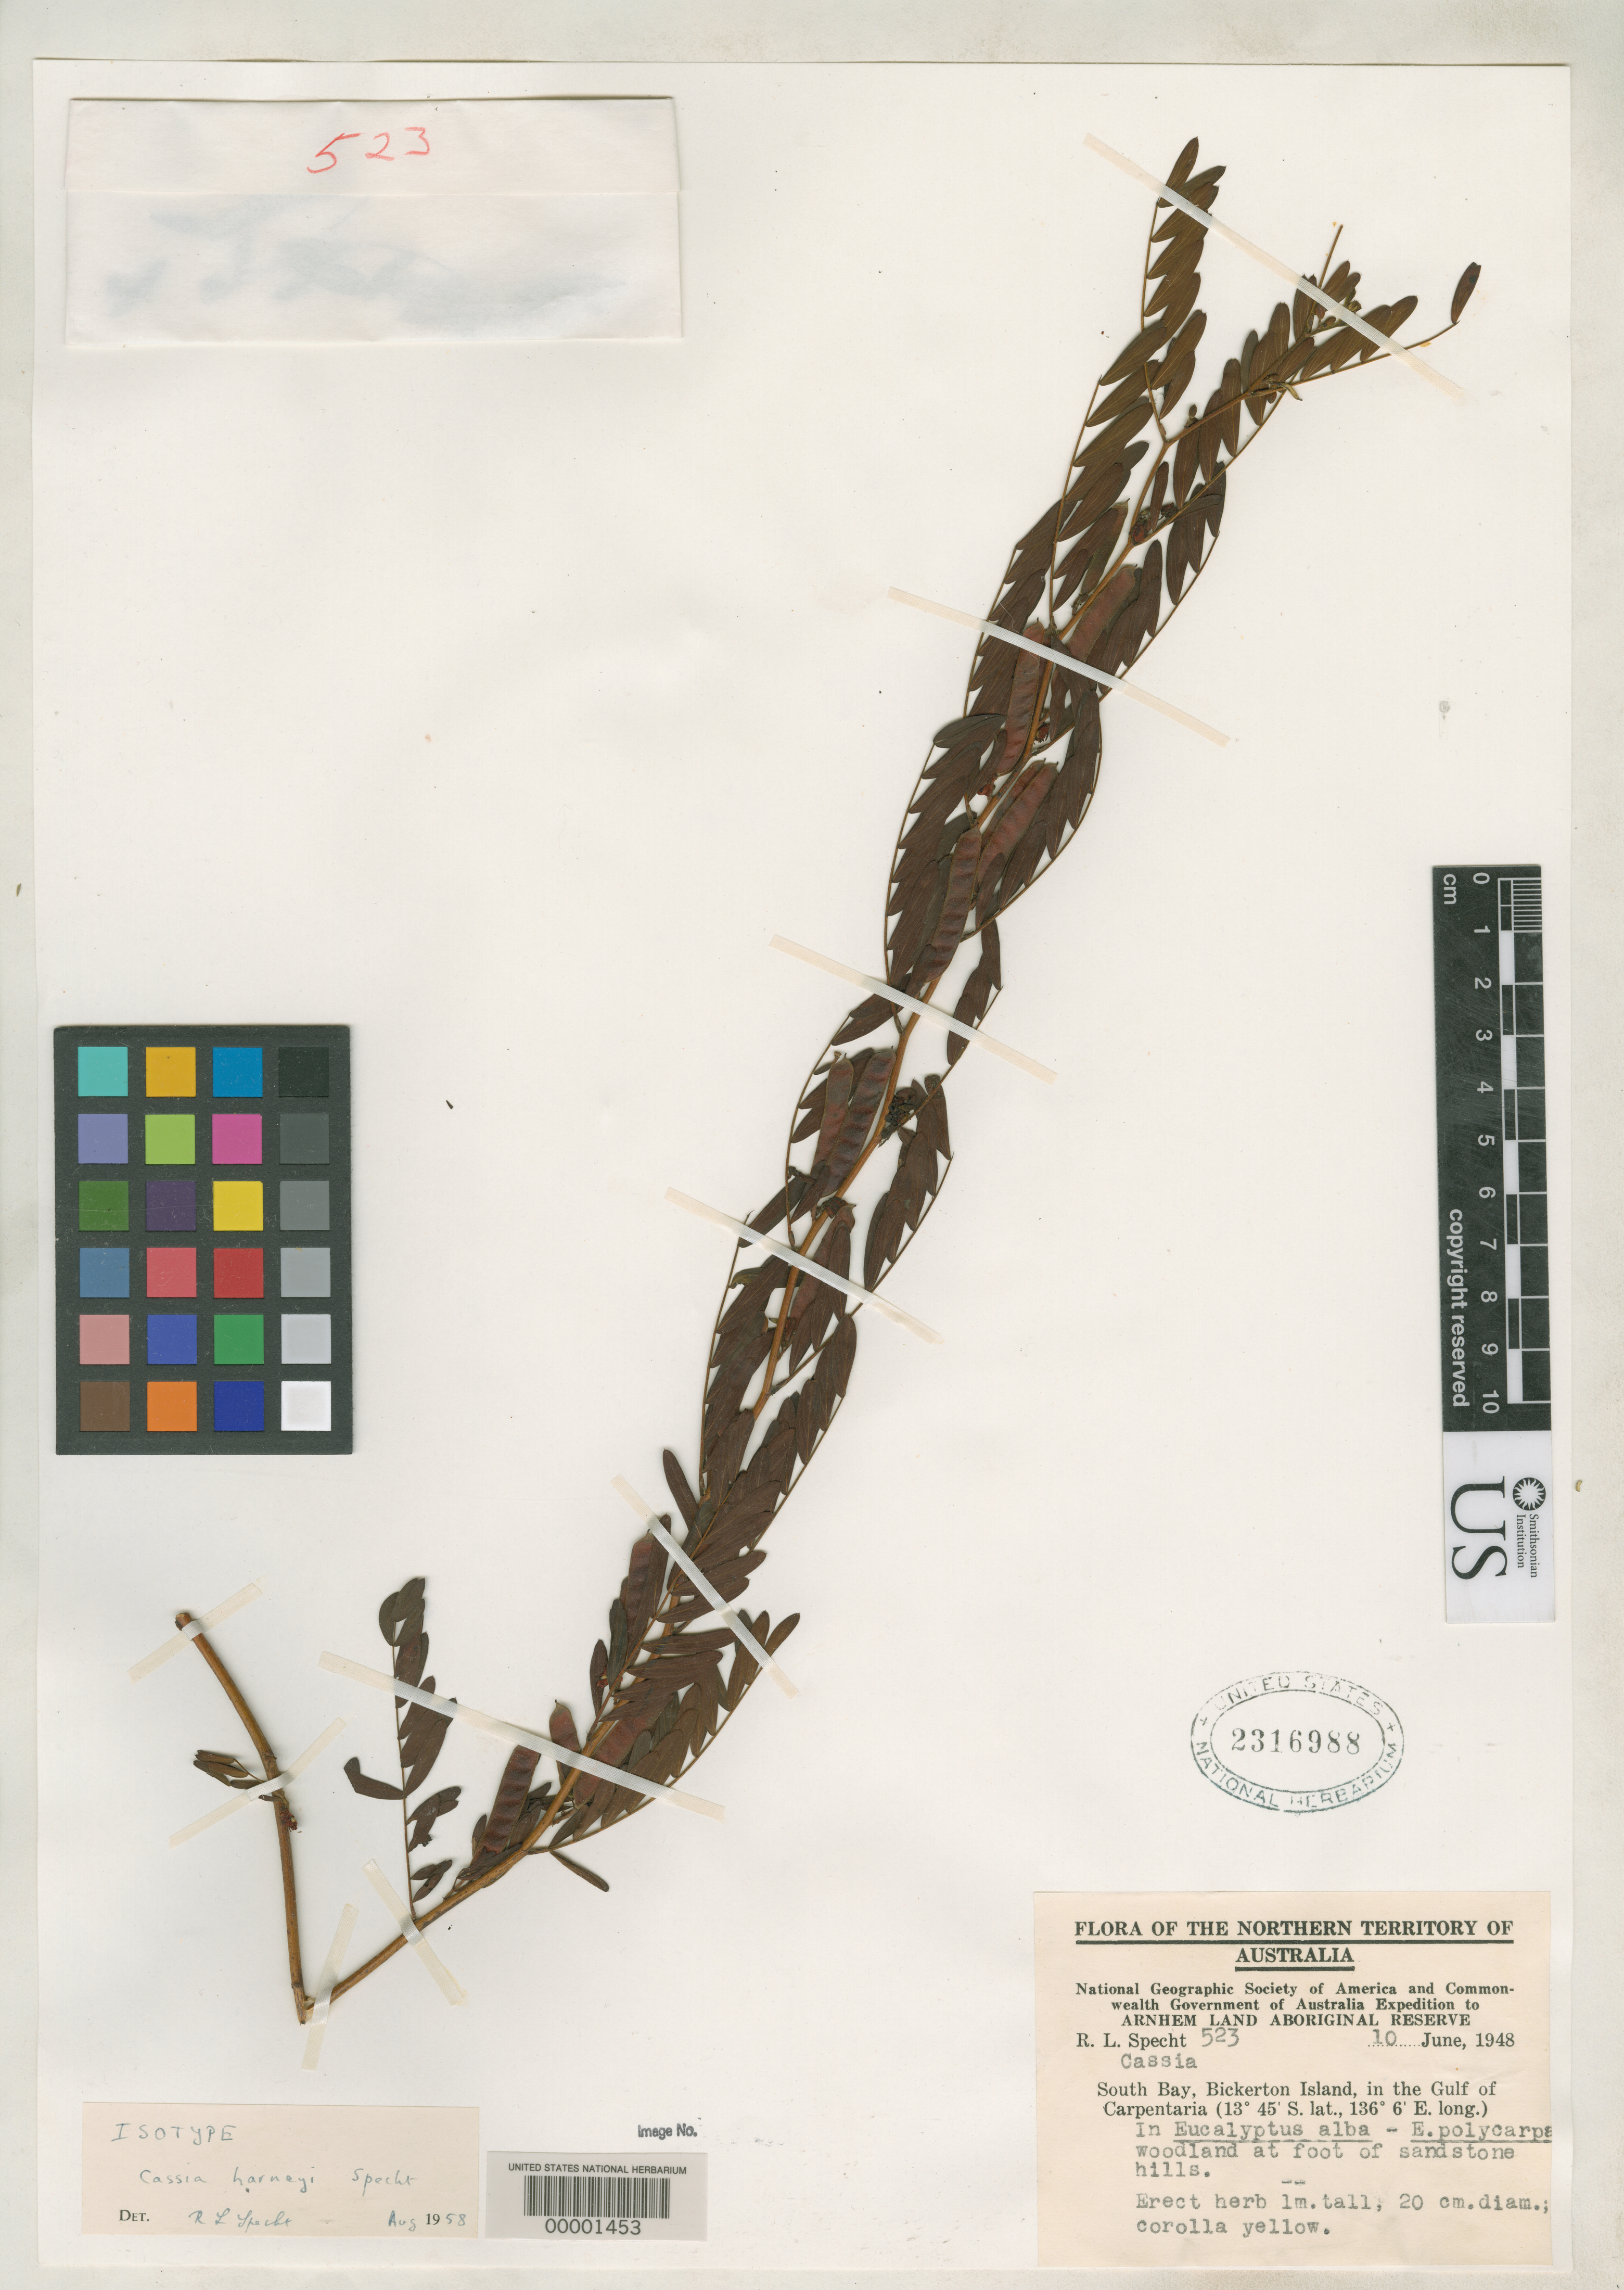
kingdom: Plantae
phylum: Tracheophyta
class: Magnoliopsida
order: Fabales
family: Fabaceae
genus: Cassia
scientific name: Cassia harneyi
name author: Specht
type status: Isotype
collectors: R. L. Specht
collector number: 523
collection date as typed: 10 Jun 1948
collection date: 1948-06-10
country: Australia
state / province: Northern Territory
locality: Arnhem Land.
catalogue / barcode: US 2316988